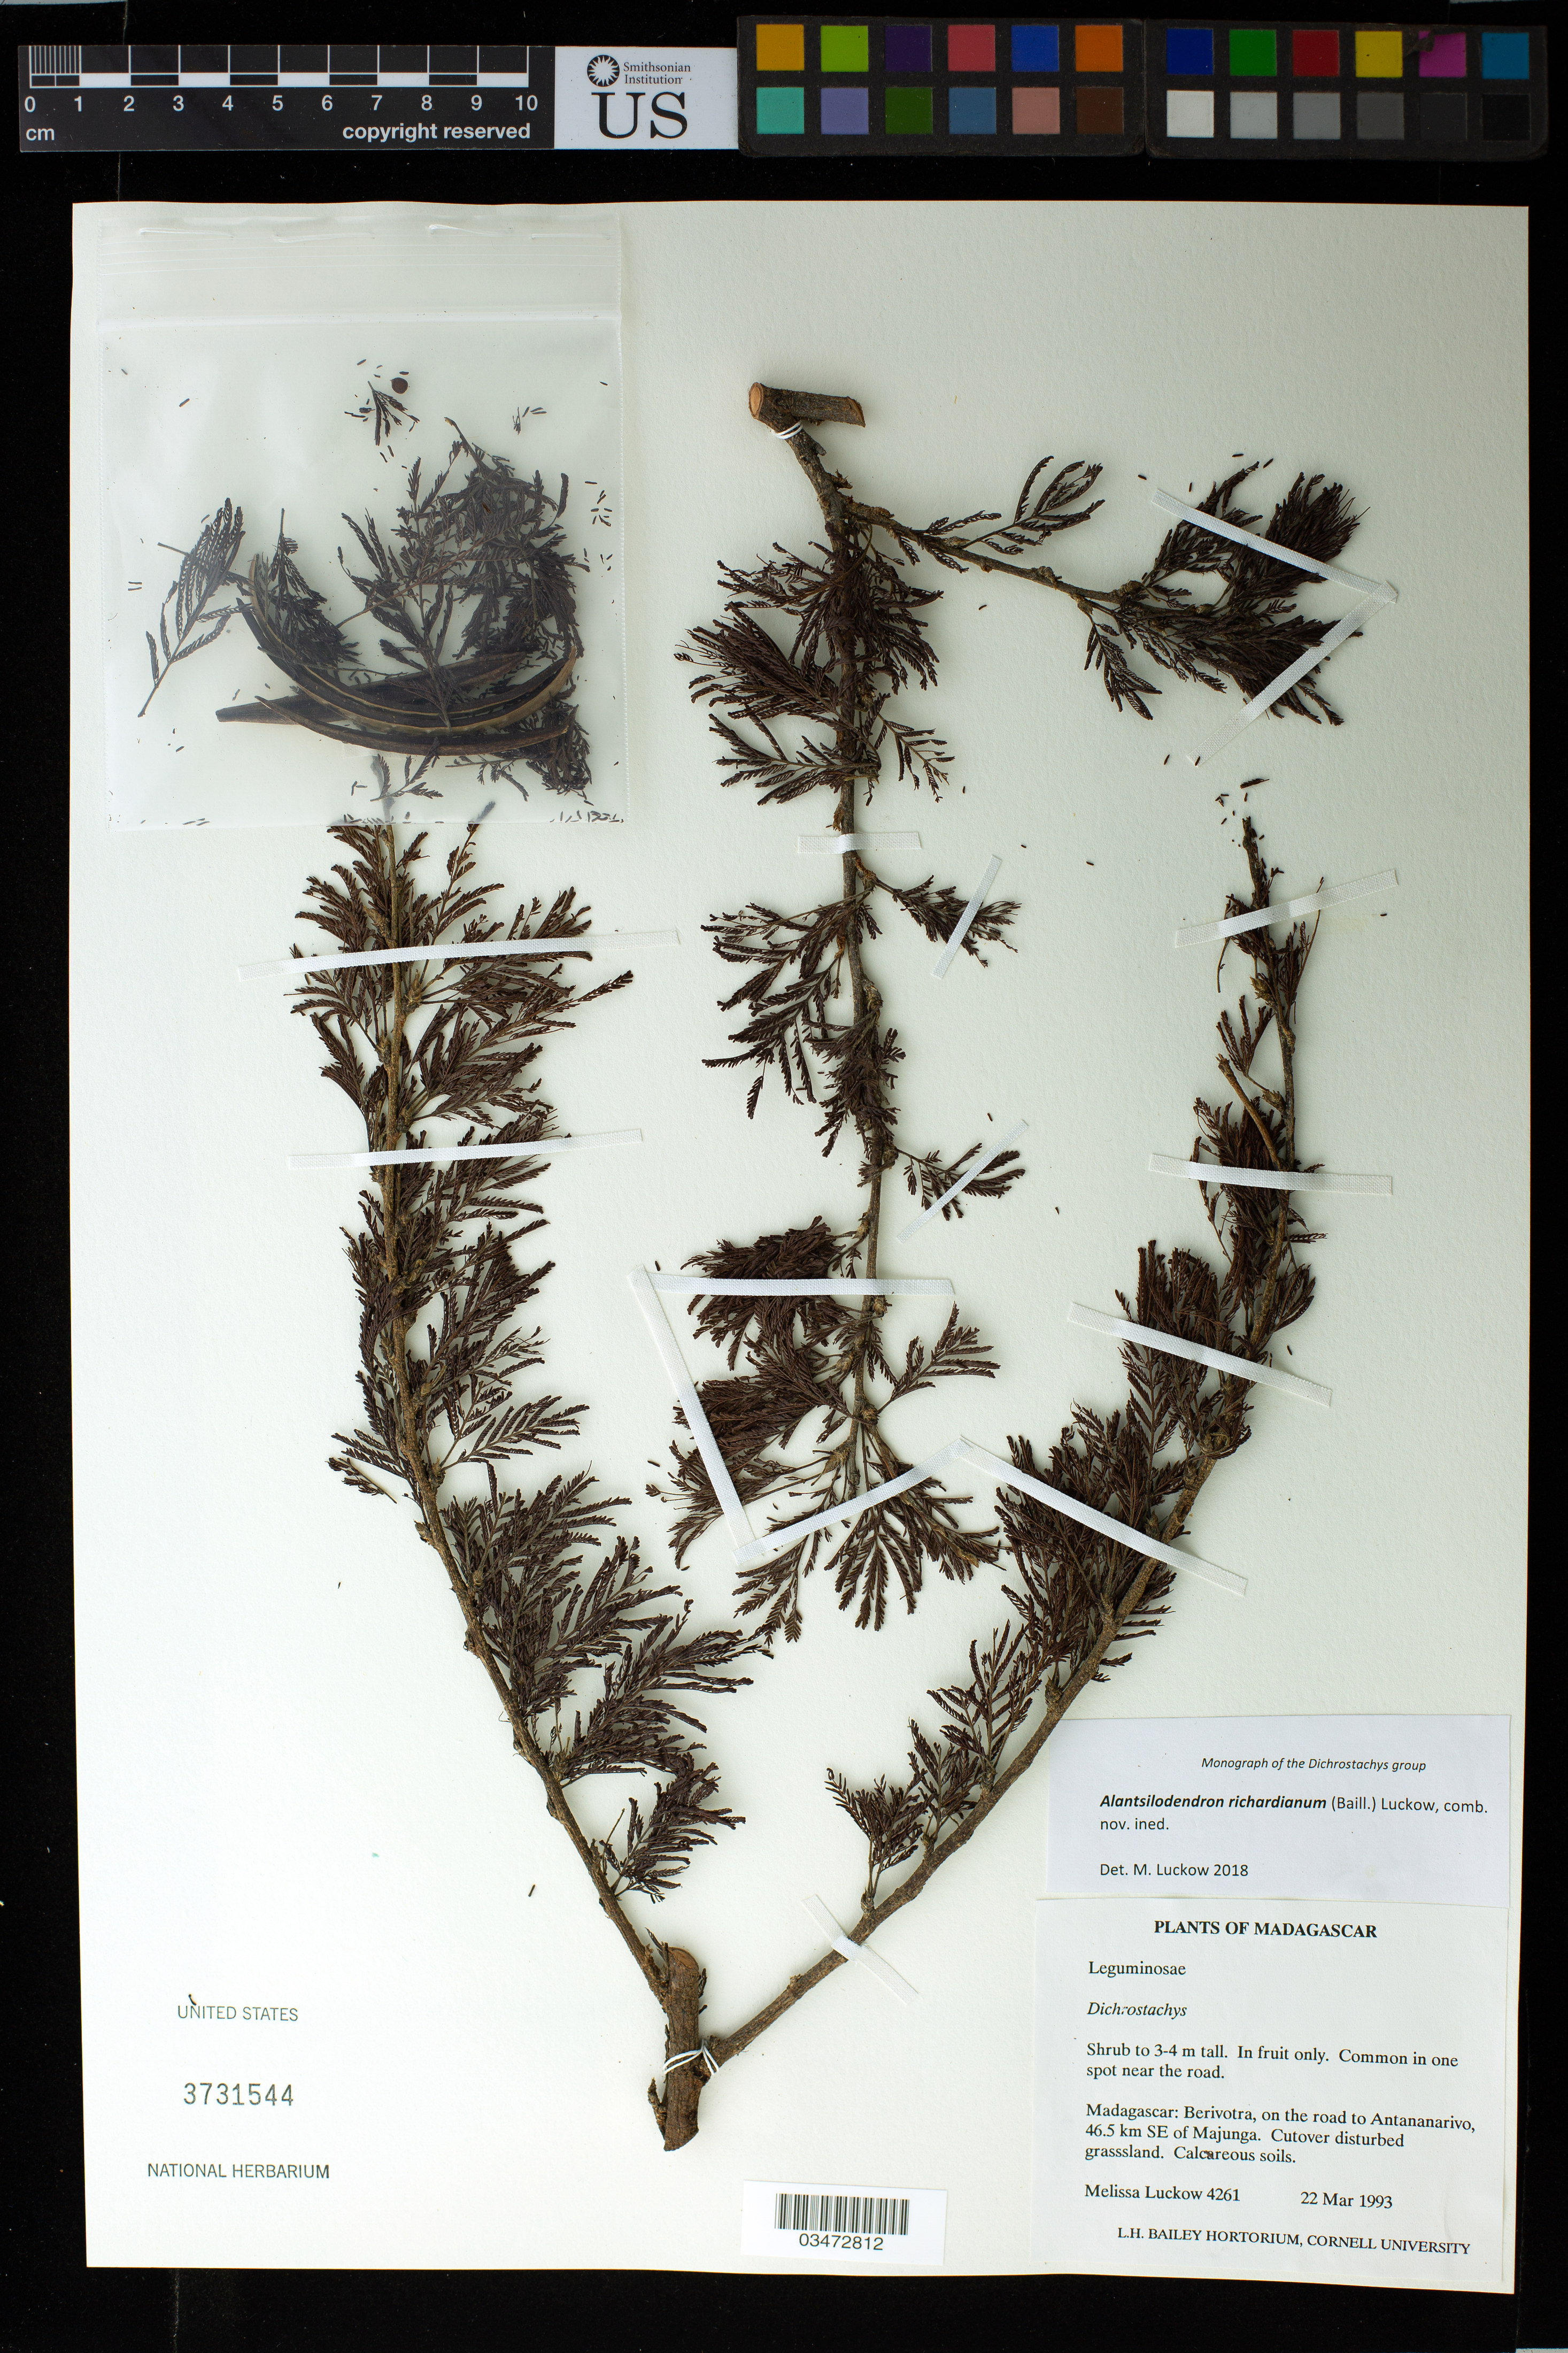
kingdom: Plantae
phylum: Tracheophyta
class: Magnoliopsida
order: Fabales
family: Fabaceae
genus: Dichrostachys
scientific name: Dichrostachys richardiana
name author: Baill.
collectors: M. A. Luckow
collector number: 4261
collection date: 1993-03-22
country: Madagascar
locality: Madagascar: Berivotra, on the road to Antananarivo, 46.5 km SE of Majunga.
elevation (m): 400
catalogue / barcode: US 3731544